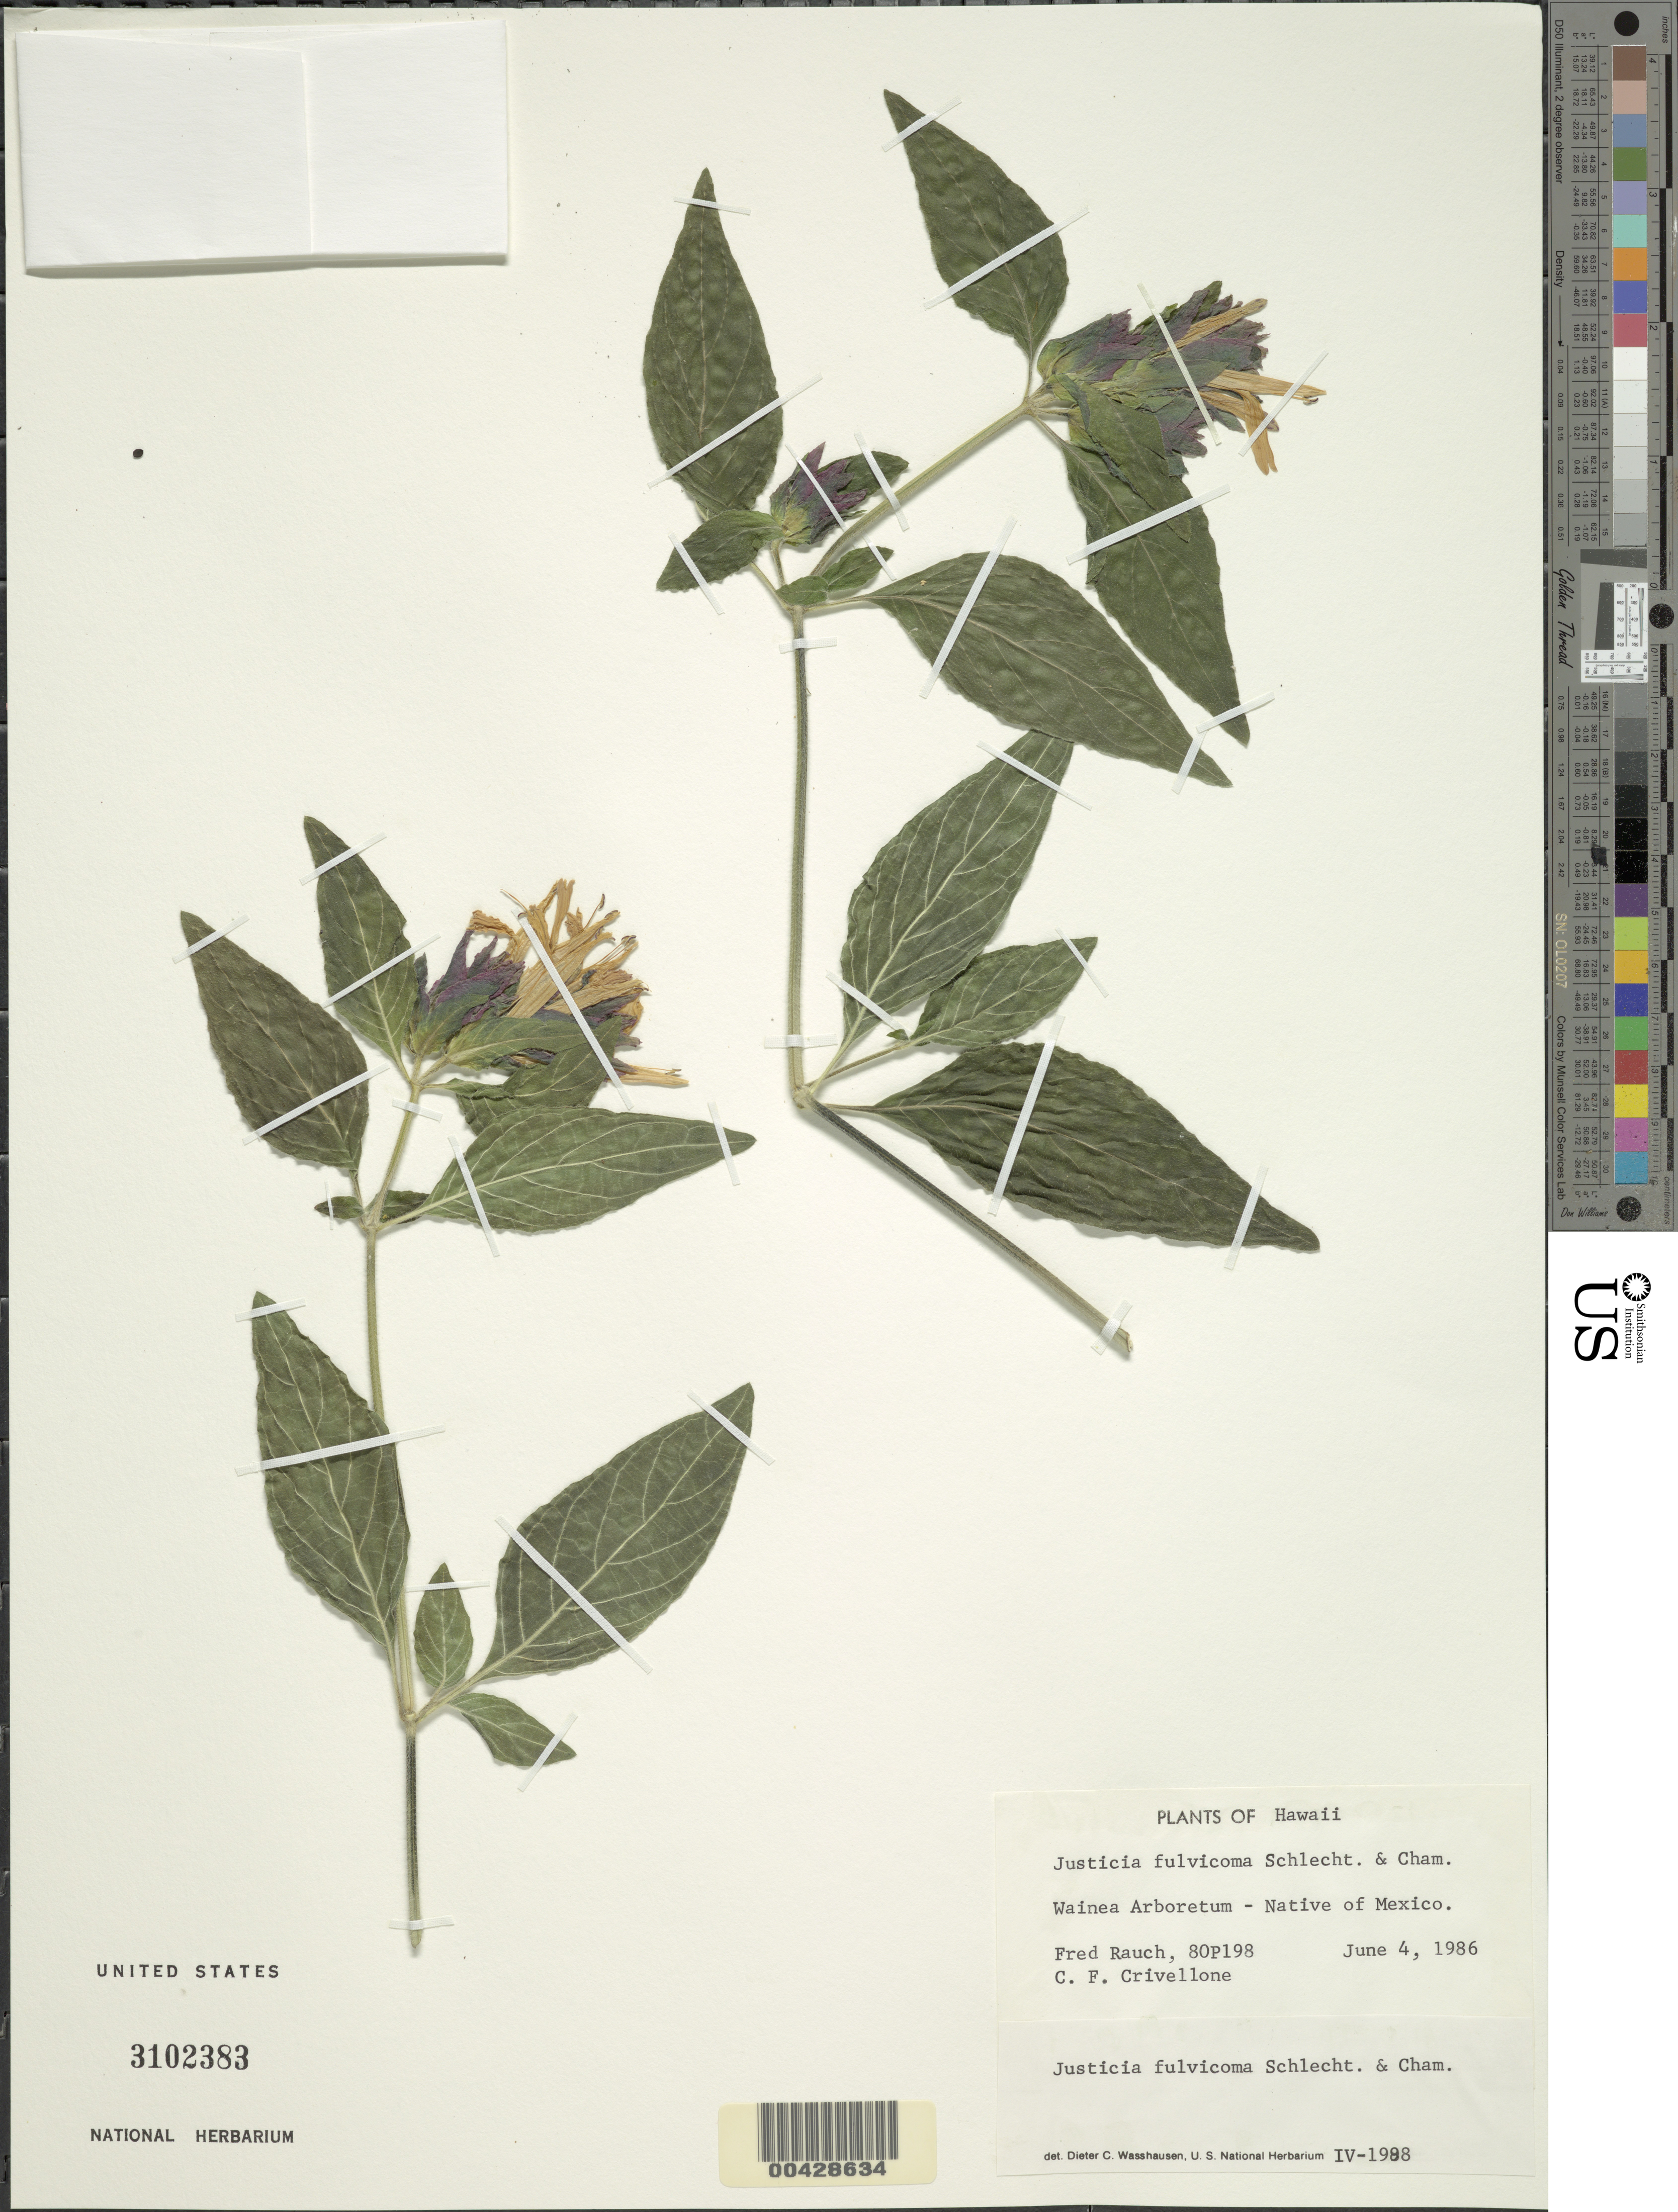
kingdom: Plantae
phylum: Tracheophyta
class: Magnoliopsida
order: Lamiales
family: Acanthaceae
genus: Justicia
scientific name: Justicia fulvicoma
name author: Schltdl. & Cham.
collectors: F. Rauch & C. Crivellone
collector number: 80p198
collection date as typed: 4 Jun 1986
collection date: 1986-06-04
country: United States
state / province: Hawaii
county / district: Honolulu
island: Oahu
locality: Wainea Arboretum-Native of Mexico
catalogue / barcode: US 3102383